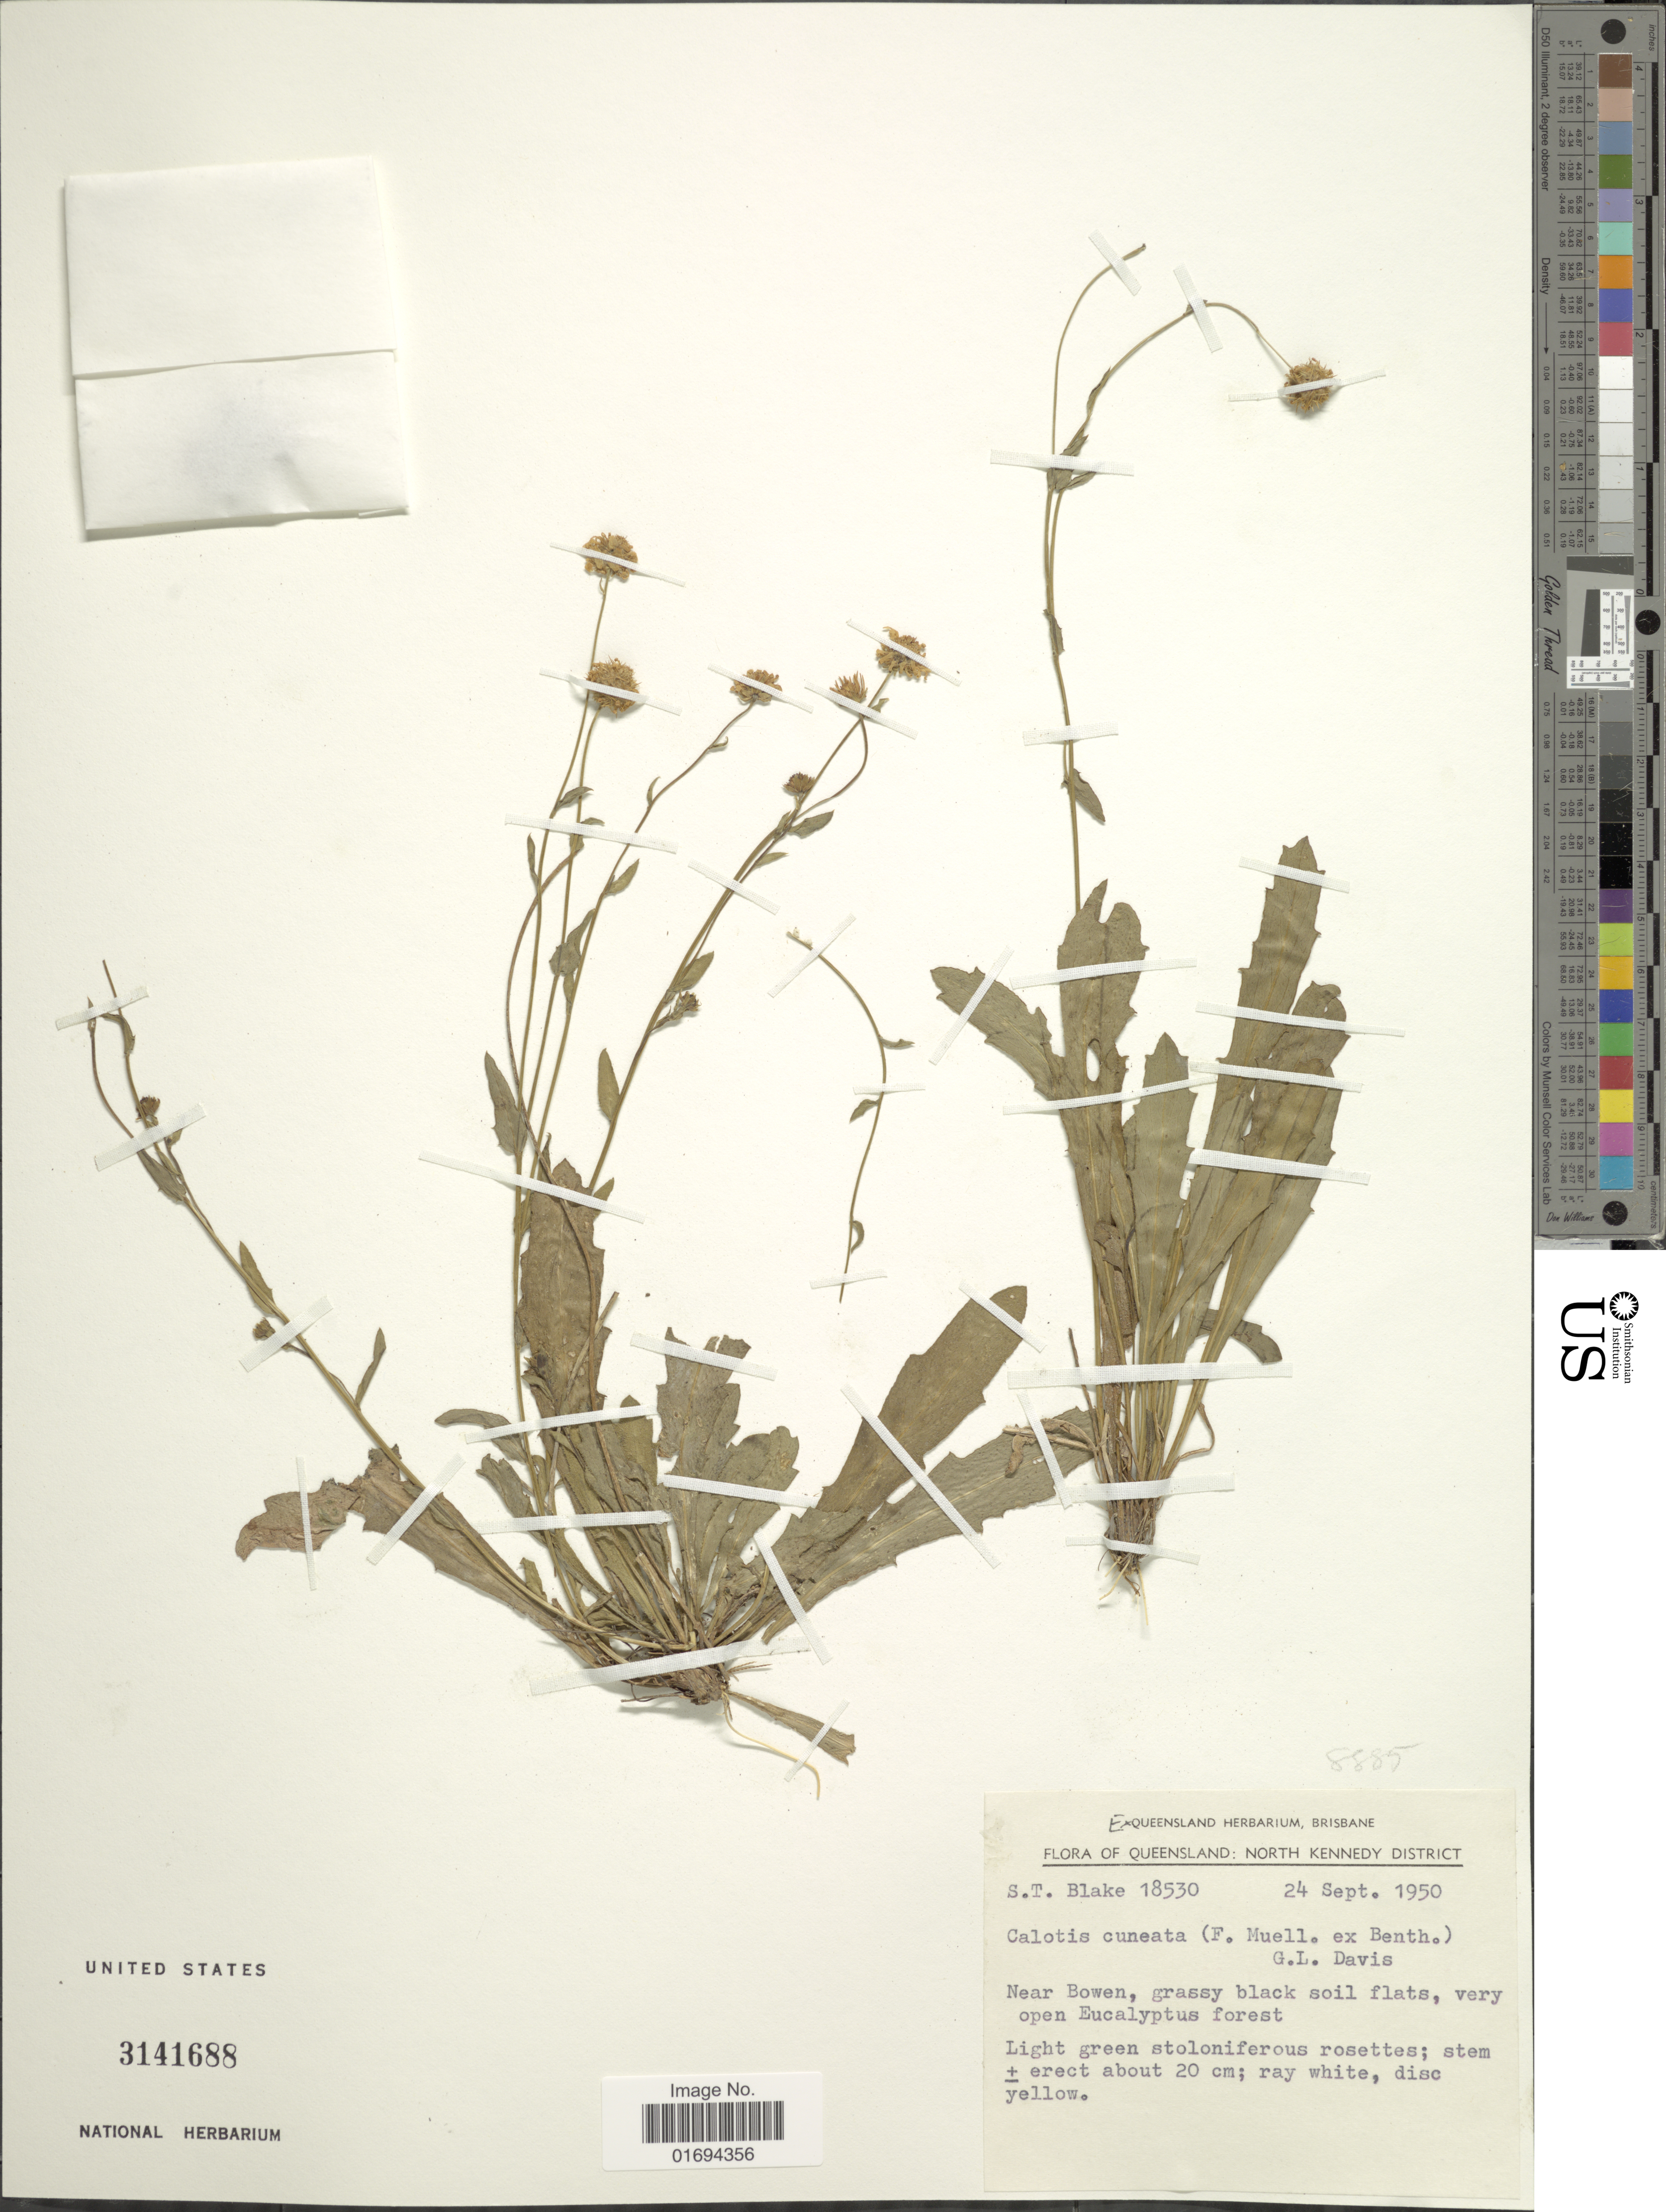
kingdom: Plantae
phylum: Tracheophyta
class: Magnoliopsida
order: Asterales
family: Asteraceae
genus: Calotis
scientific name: Calotis cuneata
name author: (Benth.) G.L. Davis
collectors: S. T. Blake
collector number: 18530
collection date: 1950-09-24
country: Australia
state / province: Queensland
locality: Near Bowen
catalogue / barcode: US 3141688